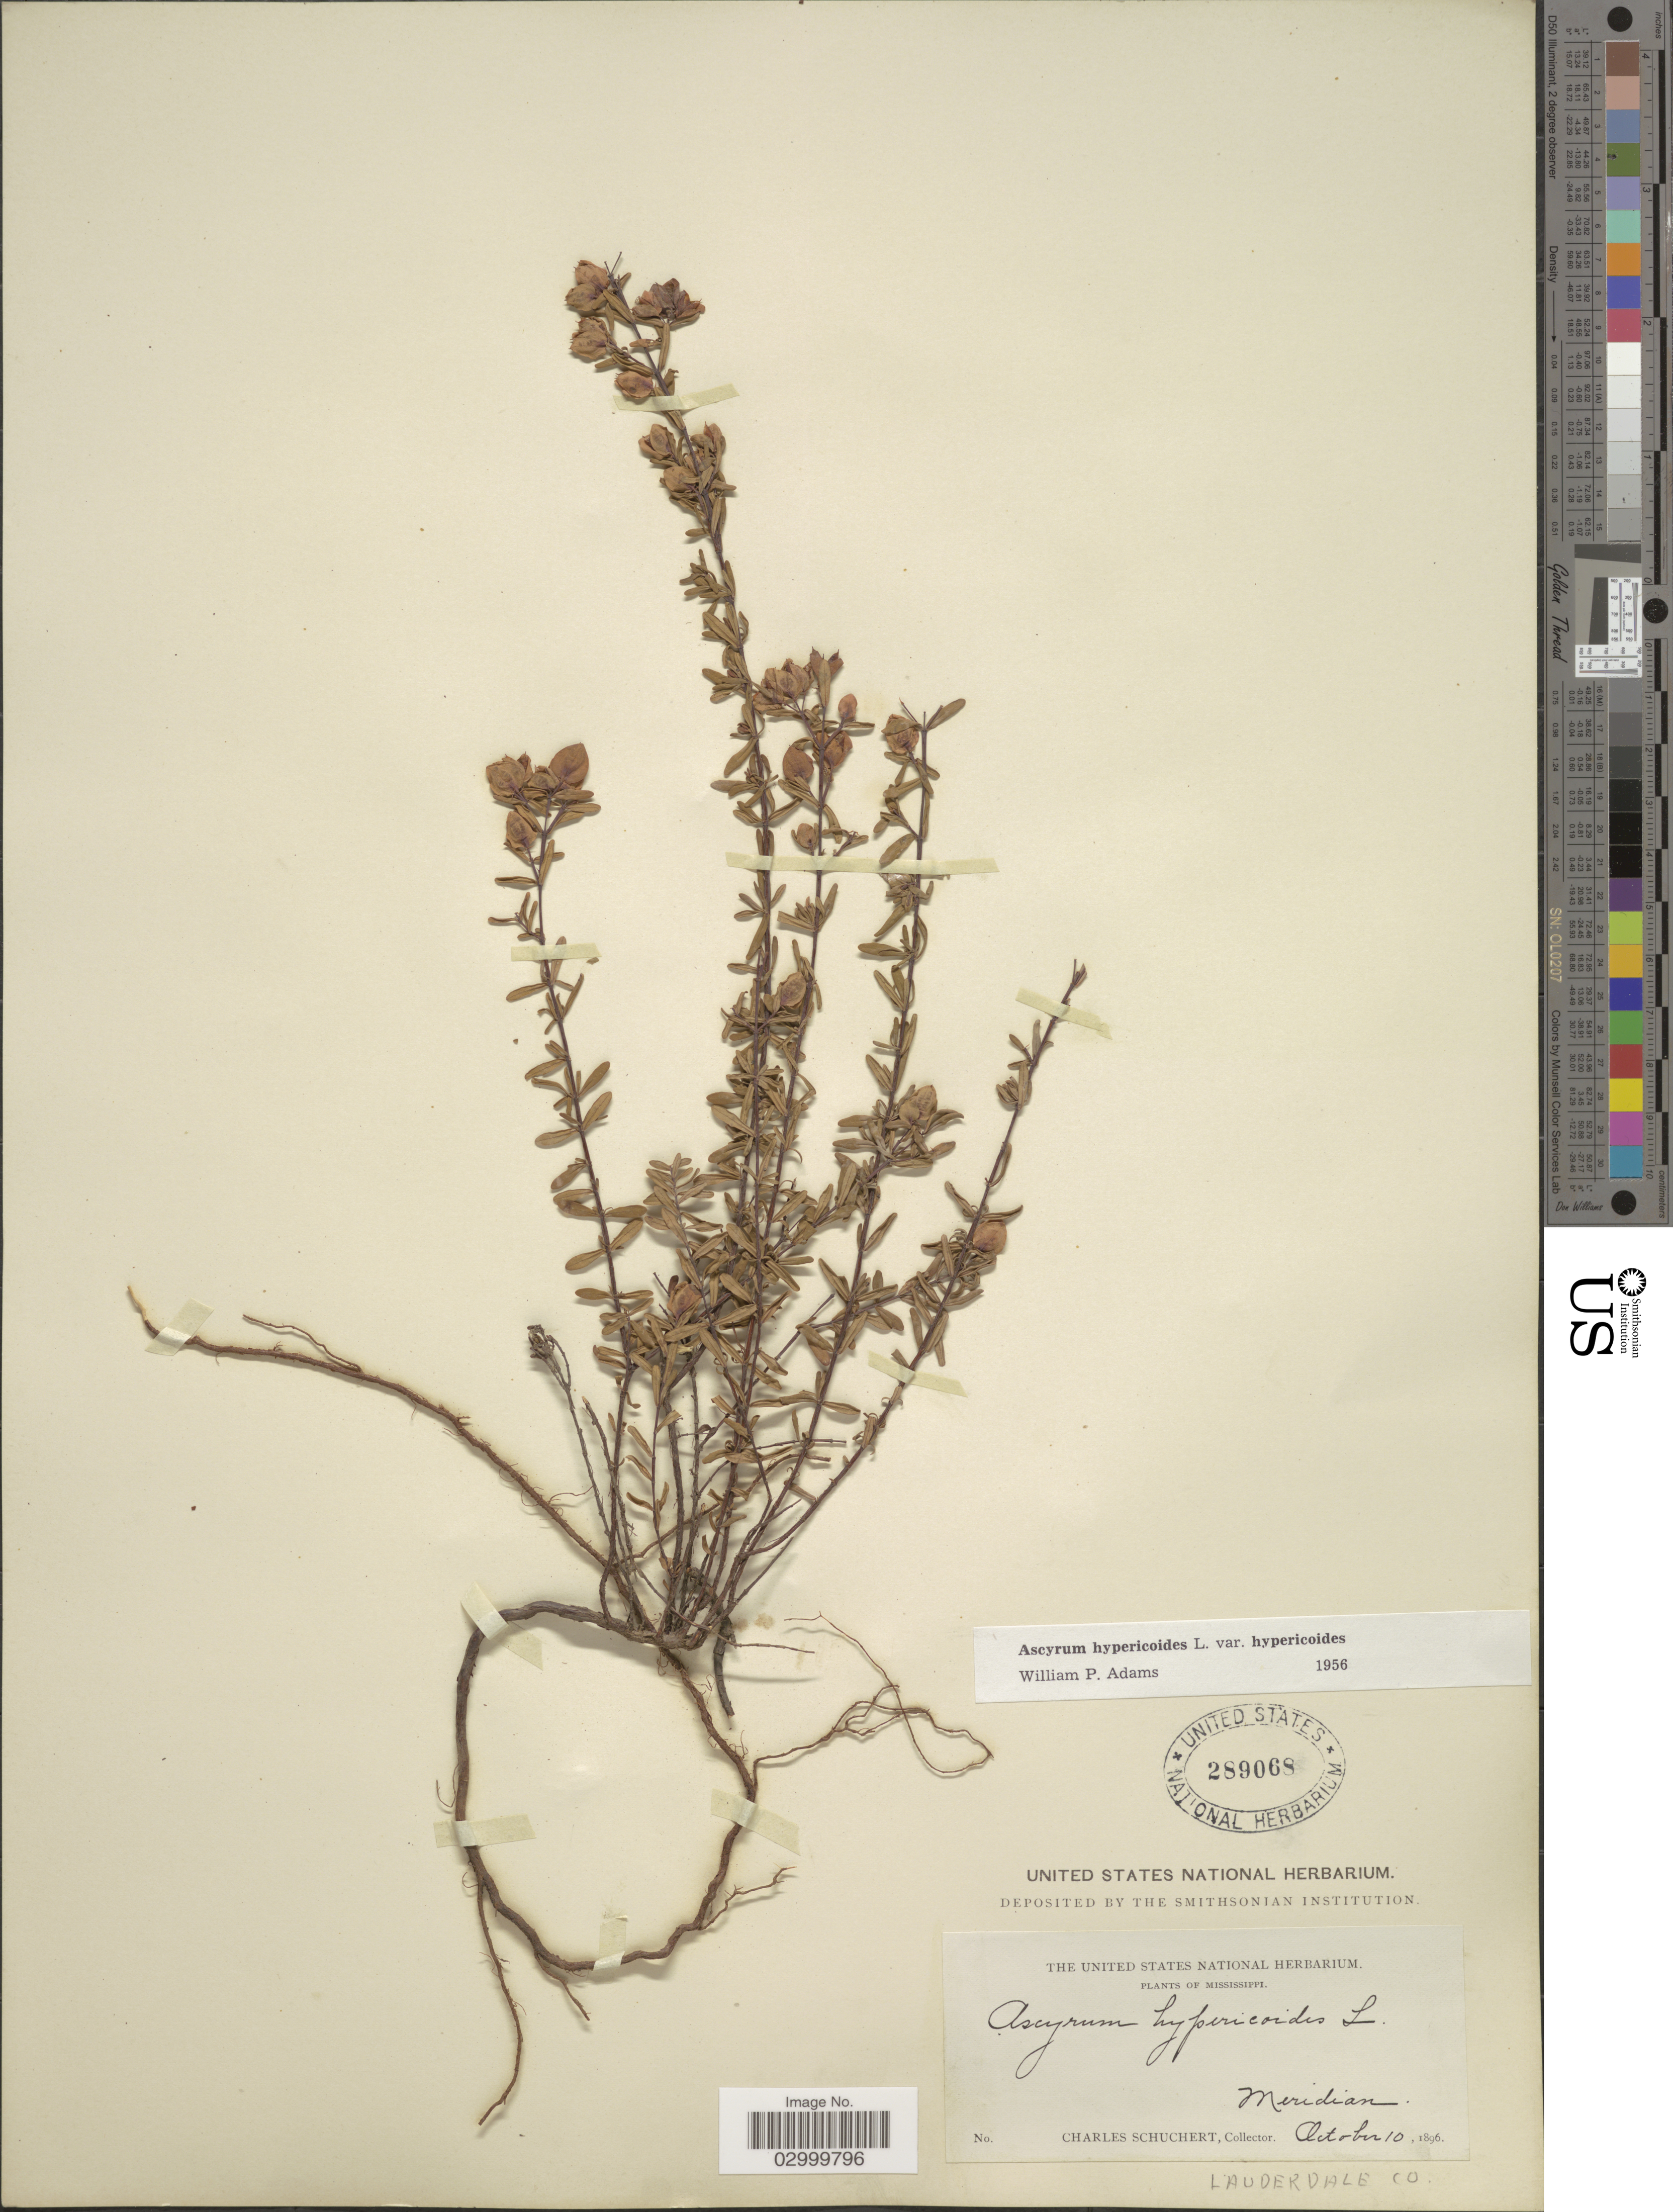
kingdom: Plantae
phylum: Tracheophyta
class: Magnoliopsida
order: Malpighiales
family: Hypericaceae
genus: Hypericum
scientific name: Hypericum hypericoides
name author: (L.) Crantz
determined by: Strong, Mark T., (BOT), Smithsonian Institution - National Museum of Natural History (UNITED STATES)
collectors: C. Schuchert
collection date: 1896-10-10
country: United States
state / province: Mississippi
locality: Meridian, Lauderdale Co.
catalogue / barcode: US 289068